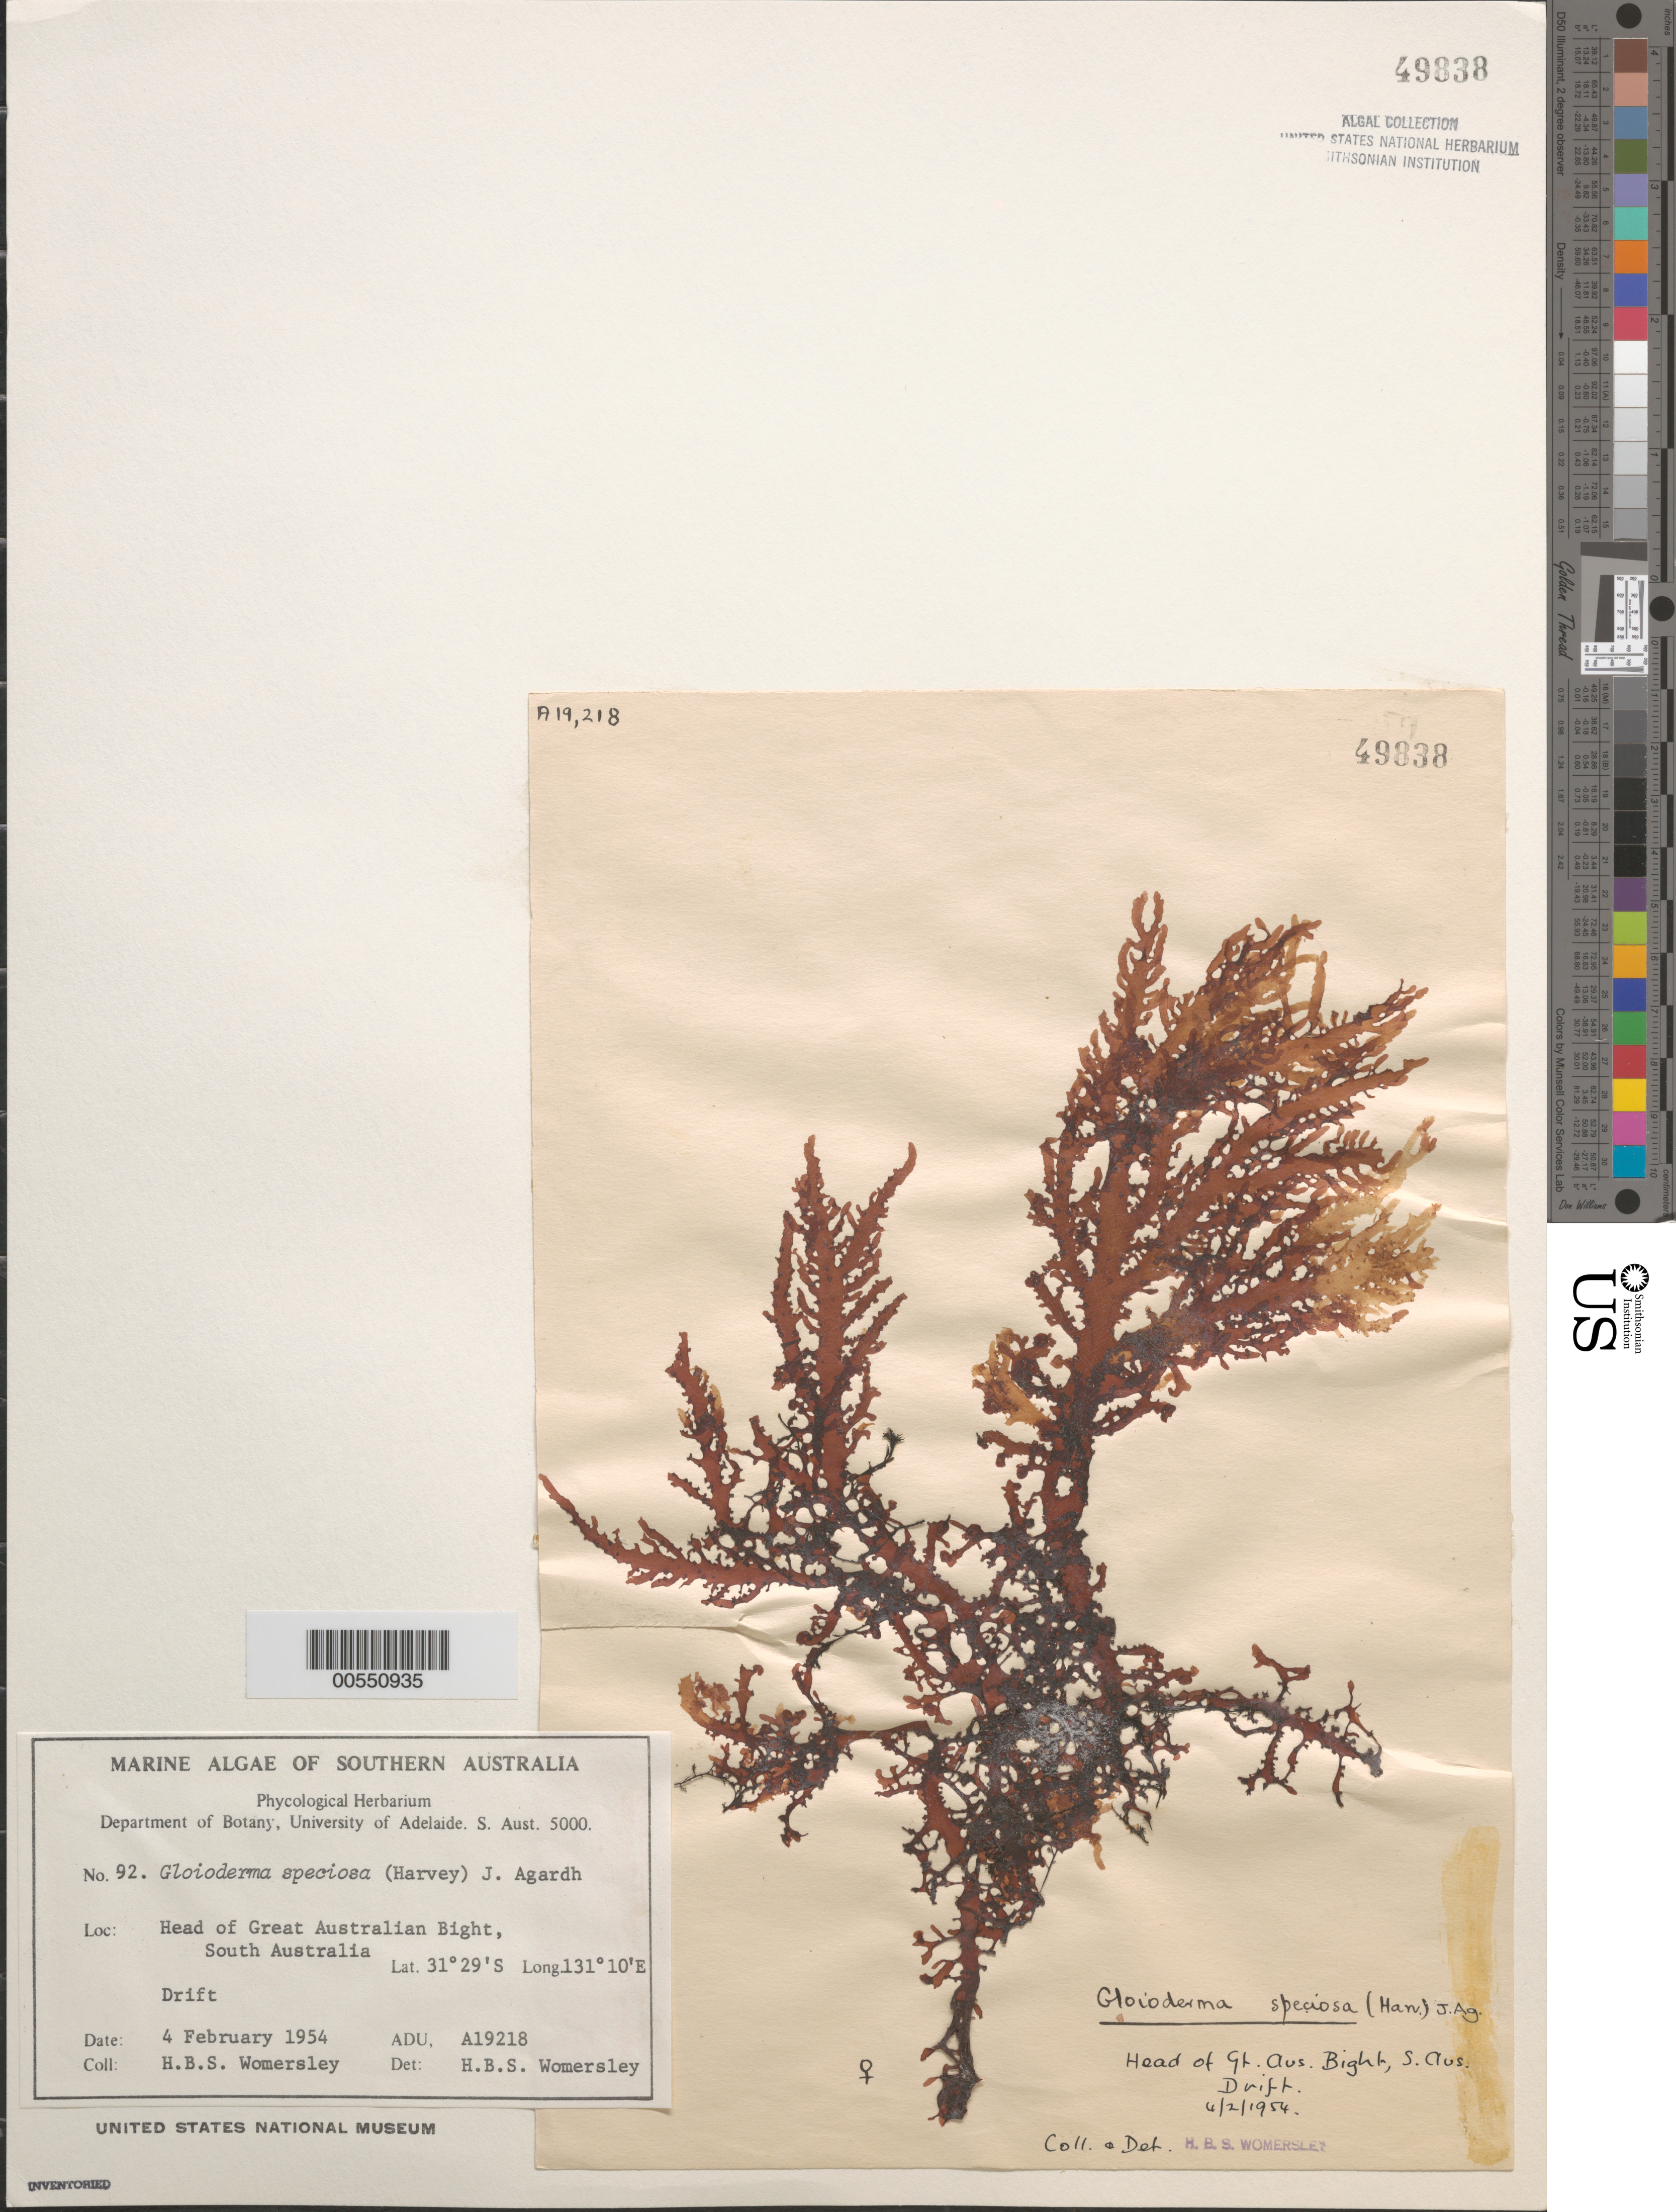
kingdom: Plantae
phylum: Rhodophyta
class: Florideophyceae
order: Rhodymeniales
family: Faucheaceae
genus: Gloiocladia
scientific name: Gloiocladia speciosa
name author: (Harvey) R.E. Norris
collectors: H. B. S. Womersley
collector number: ADU A19218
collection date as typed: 04 Feb 1954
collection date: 1954-02-04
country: Australia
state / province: South Australia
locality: Head of Great Australian Bight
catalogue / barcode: US 49838